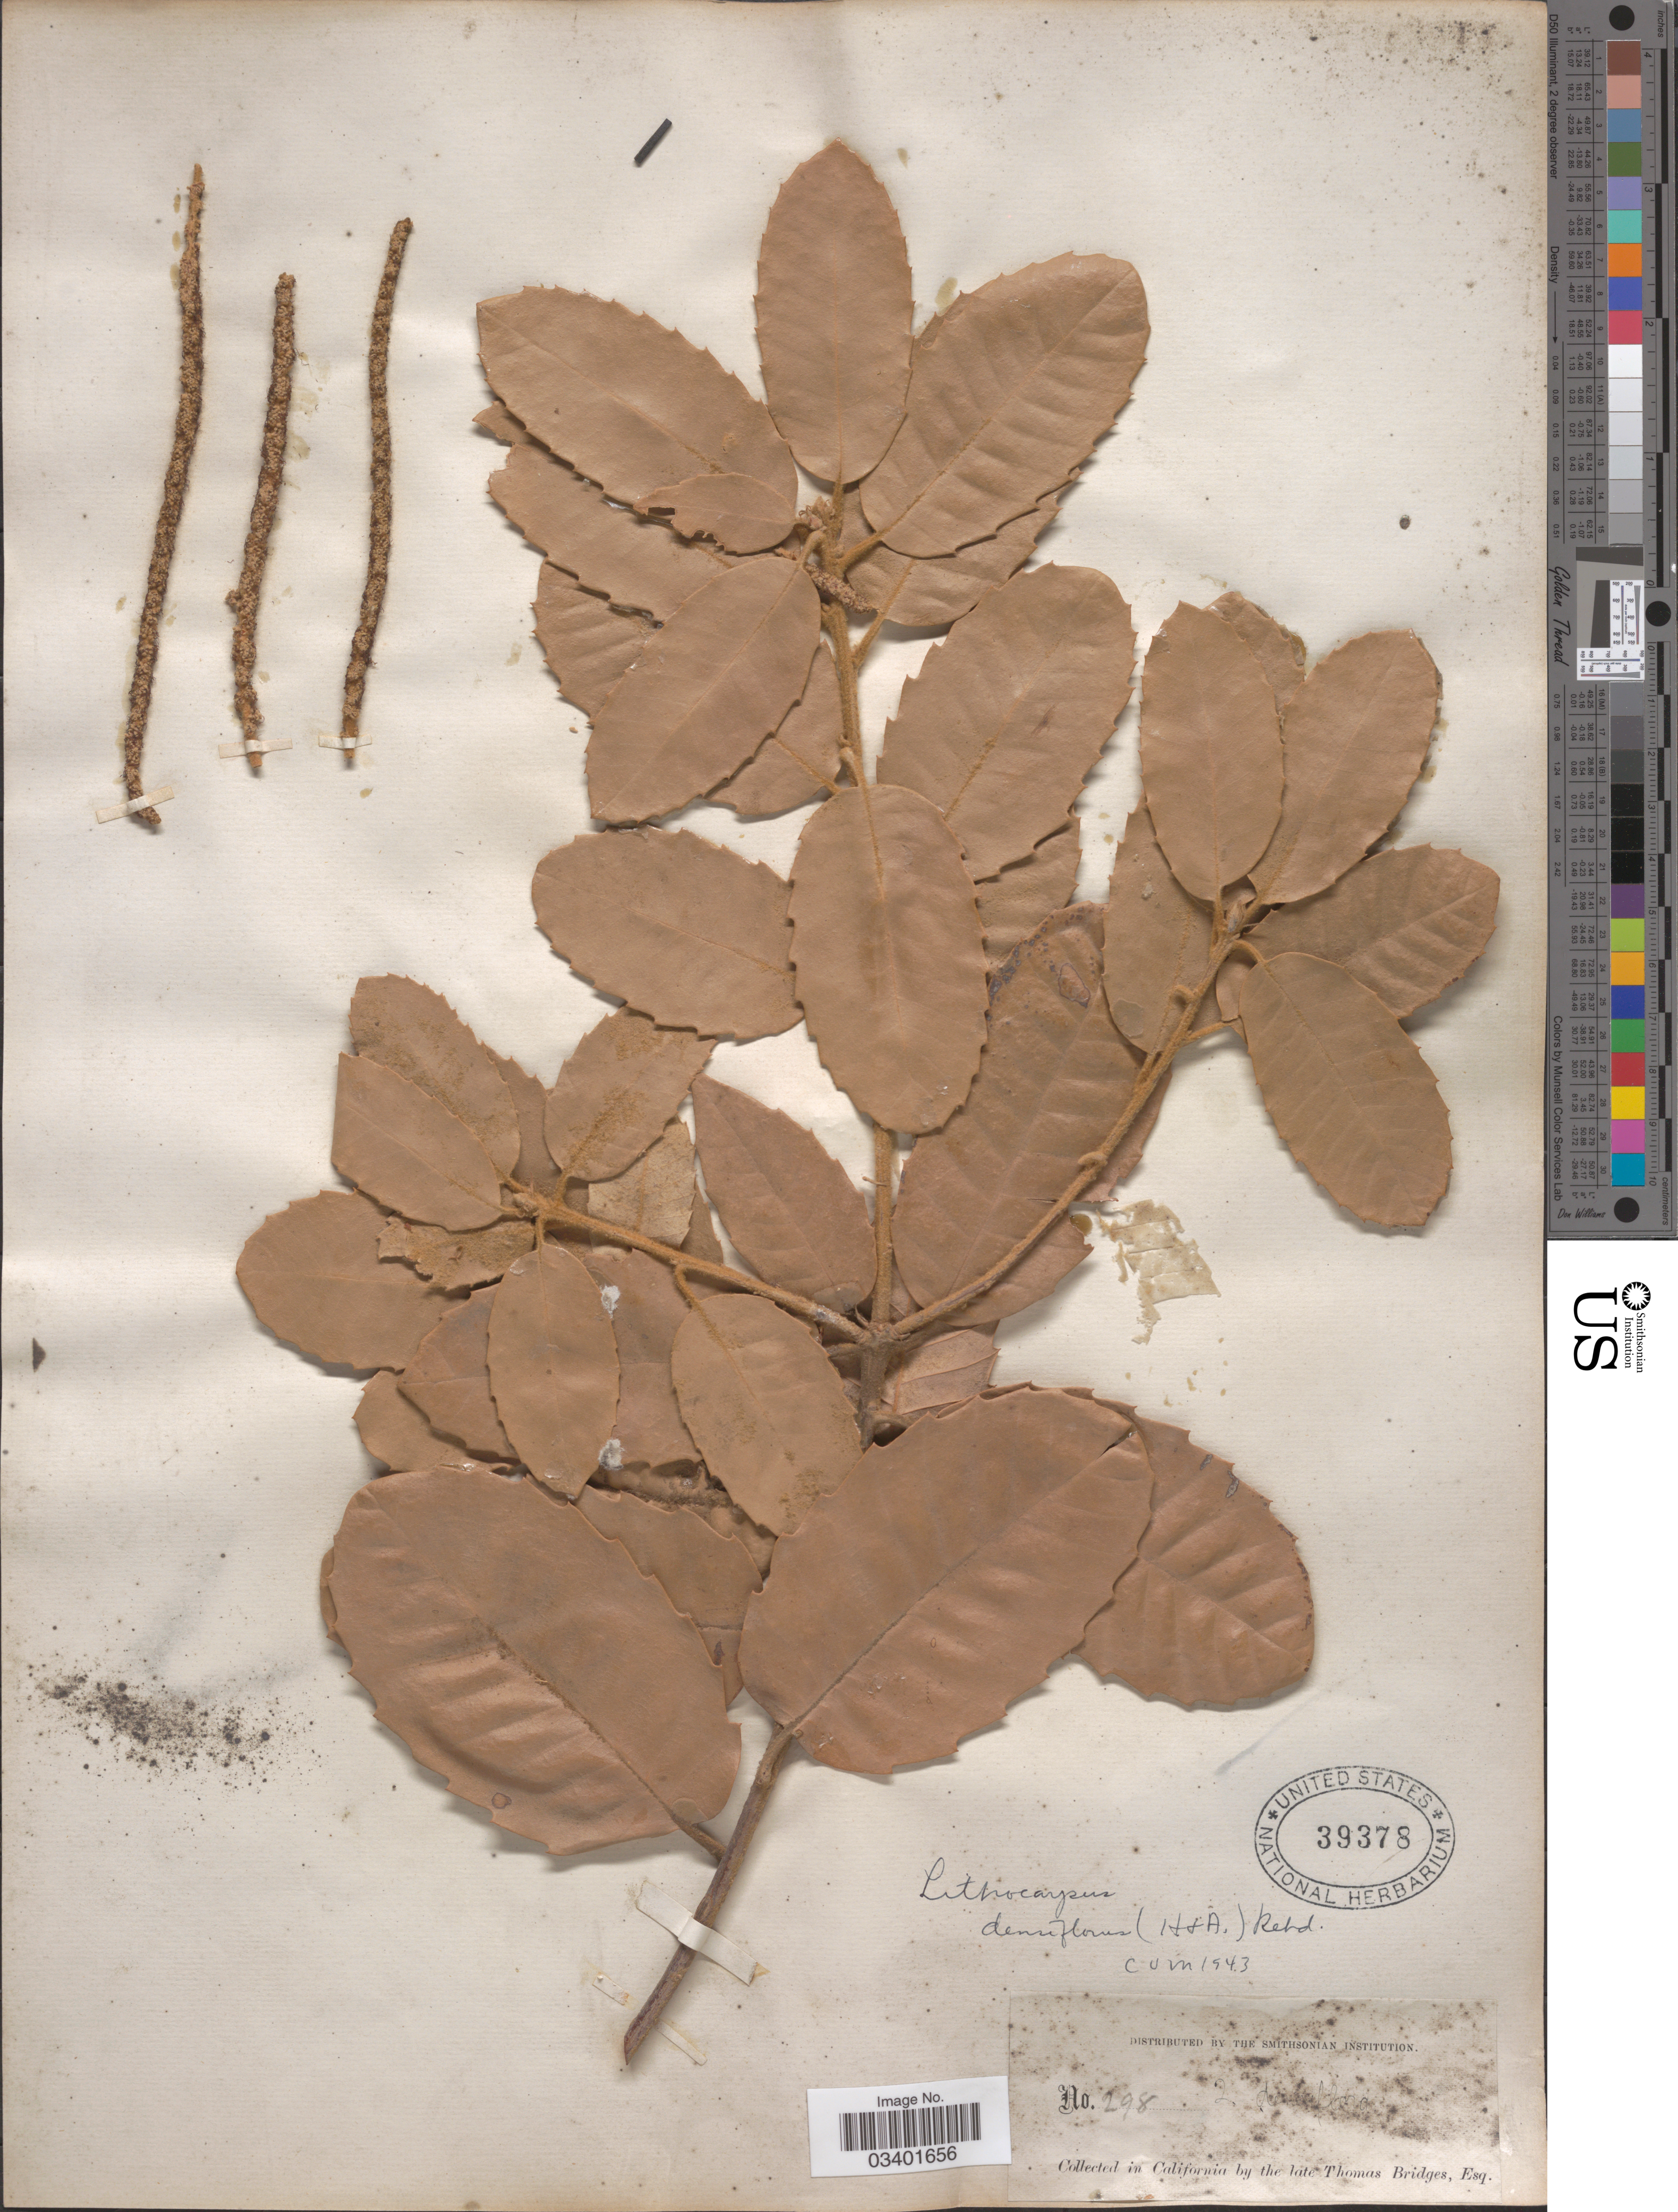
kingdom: Plantae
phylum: Tracheophyta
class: Magnoliopsida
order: Fagales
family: Fagaceae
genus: Notholithocarpus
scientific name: Notholithocarpus densiflorus var. densiflorus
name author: (Hook. & Arn.) P. S. Manos et al.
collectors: T. Bridges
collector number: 298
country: United States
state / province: California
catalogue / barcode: US 39378